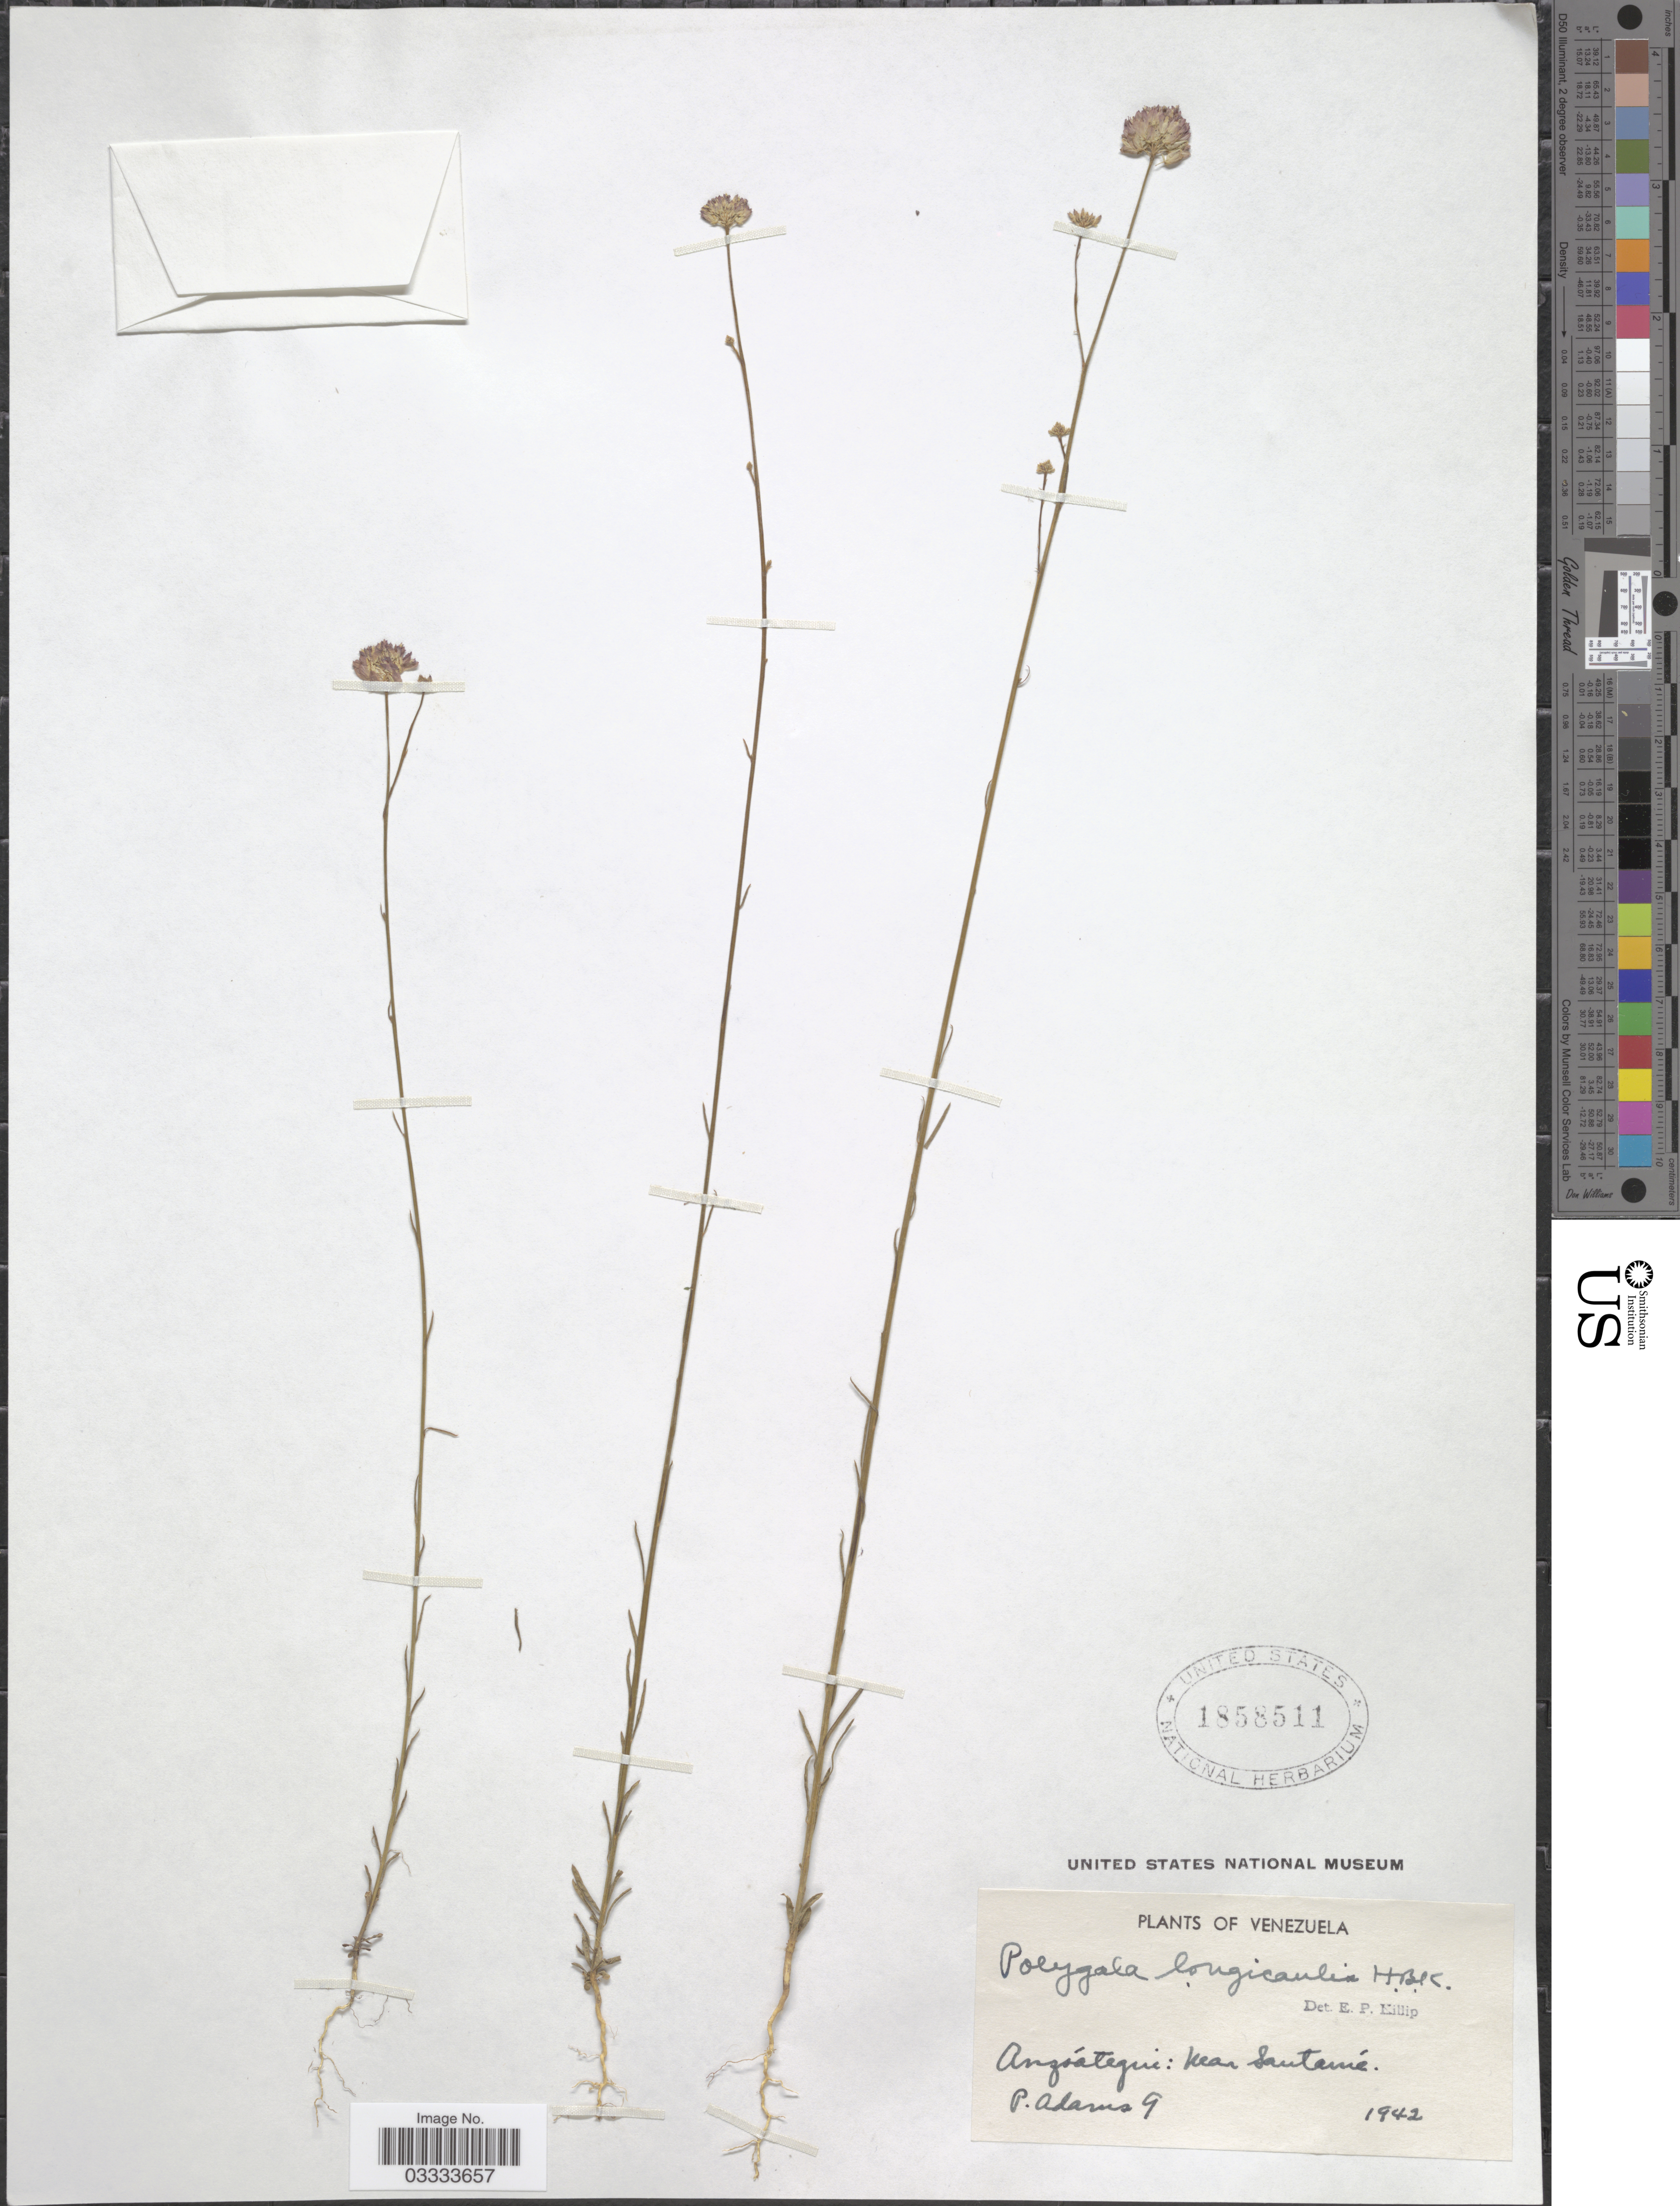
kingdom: Plantae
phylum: Tracheophyta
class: Magnoliopsida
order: Fabales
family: Polygalaceae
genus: Polygala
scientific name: Polygala longicaulis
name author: Kunth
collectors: P. Adams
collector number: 9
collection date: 1942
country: Venezuela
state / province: Anzoategui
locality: Near Santomé.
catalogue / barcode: US 1858511